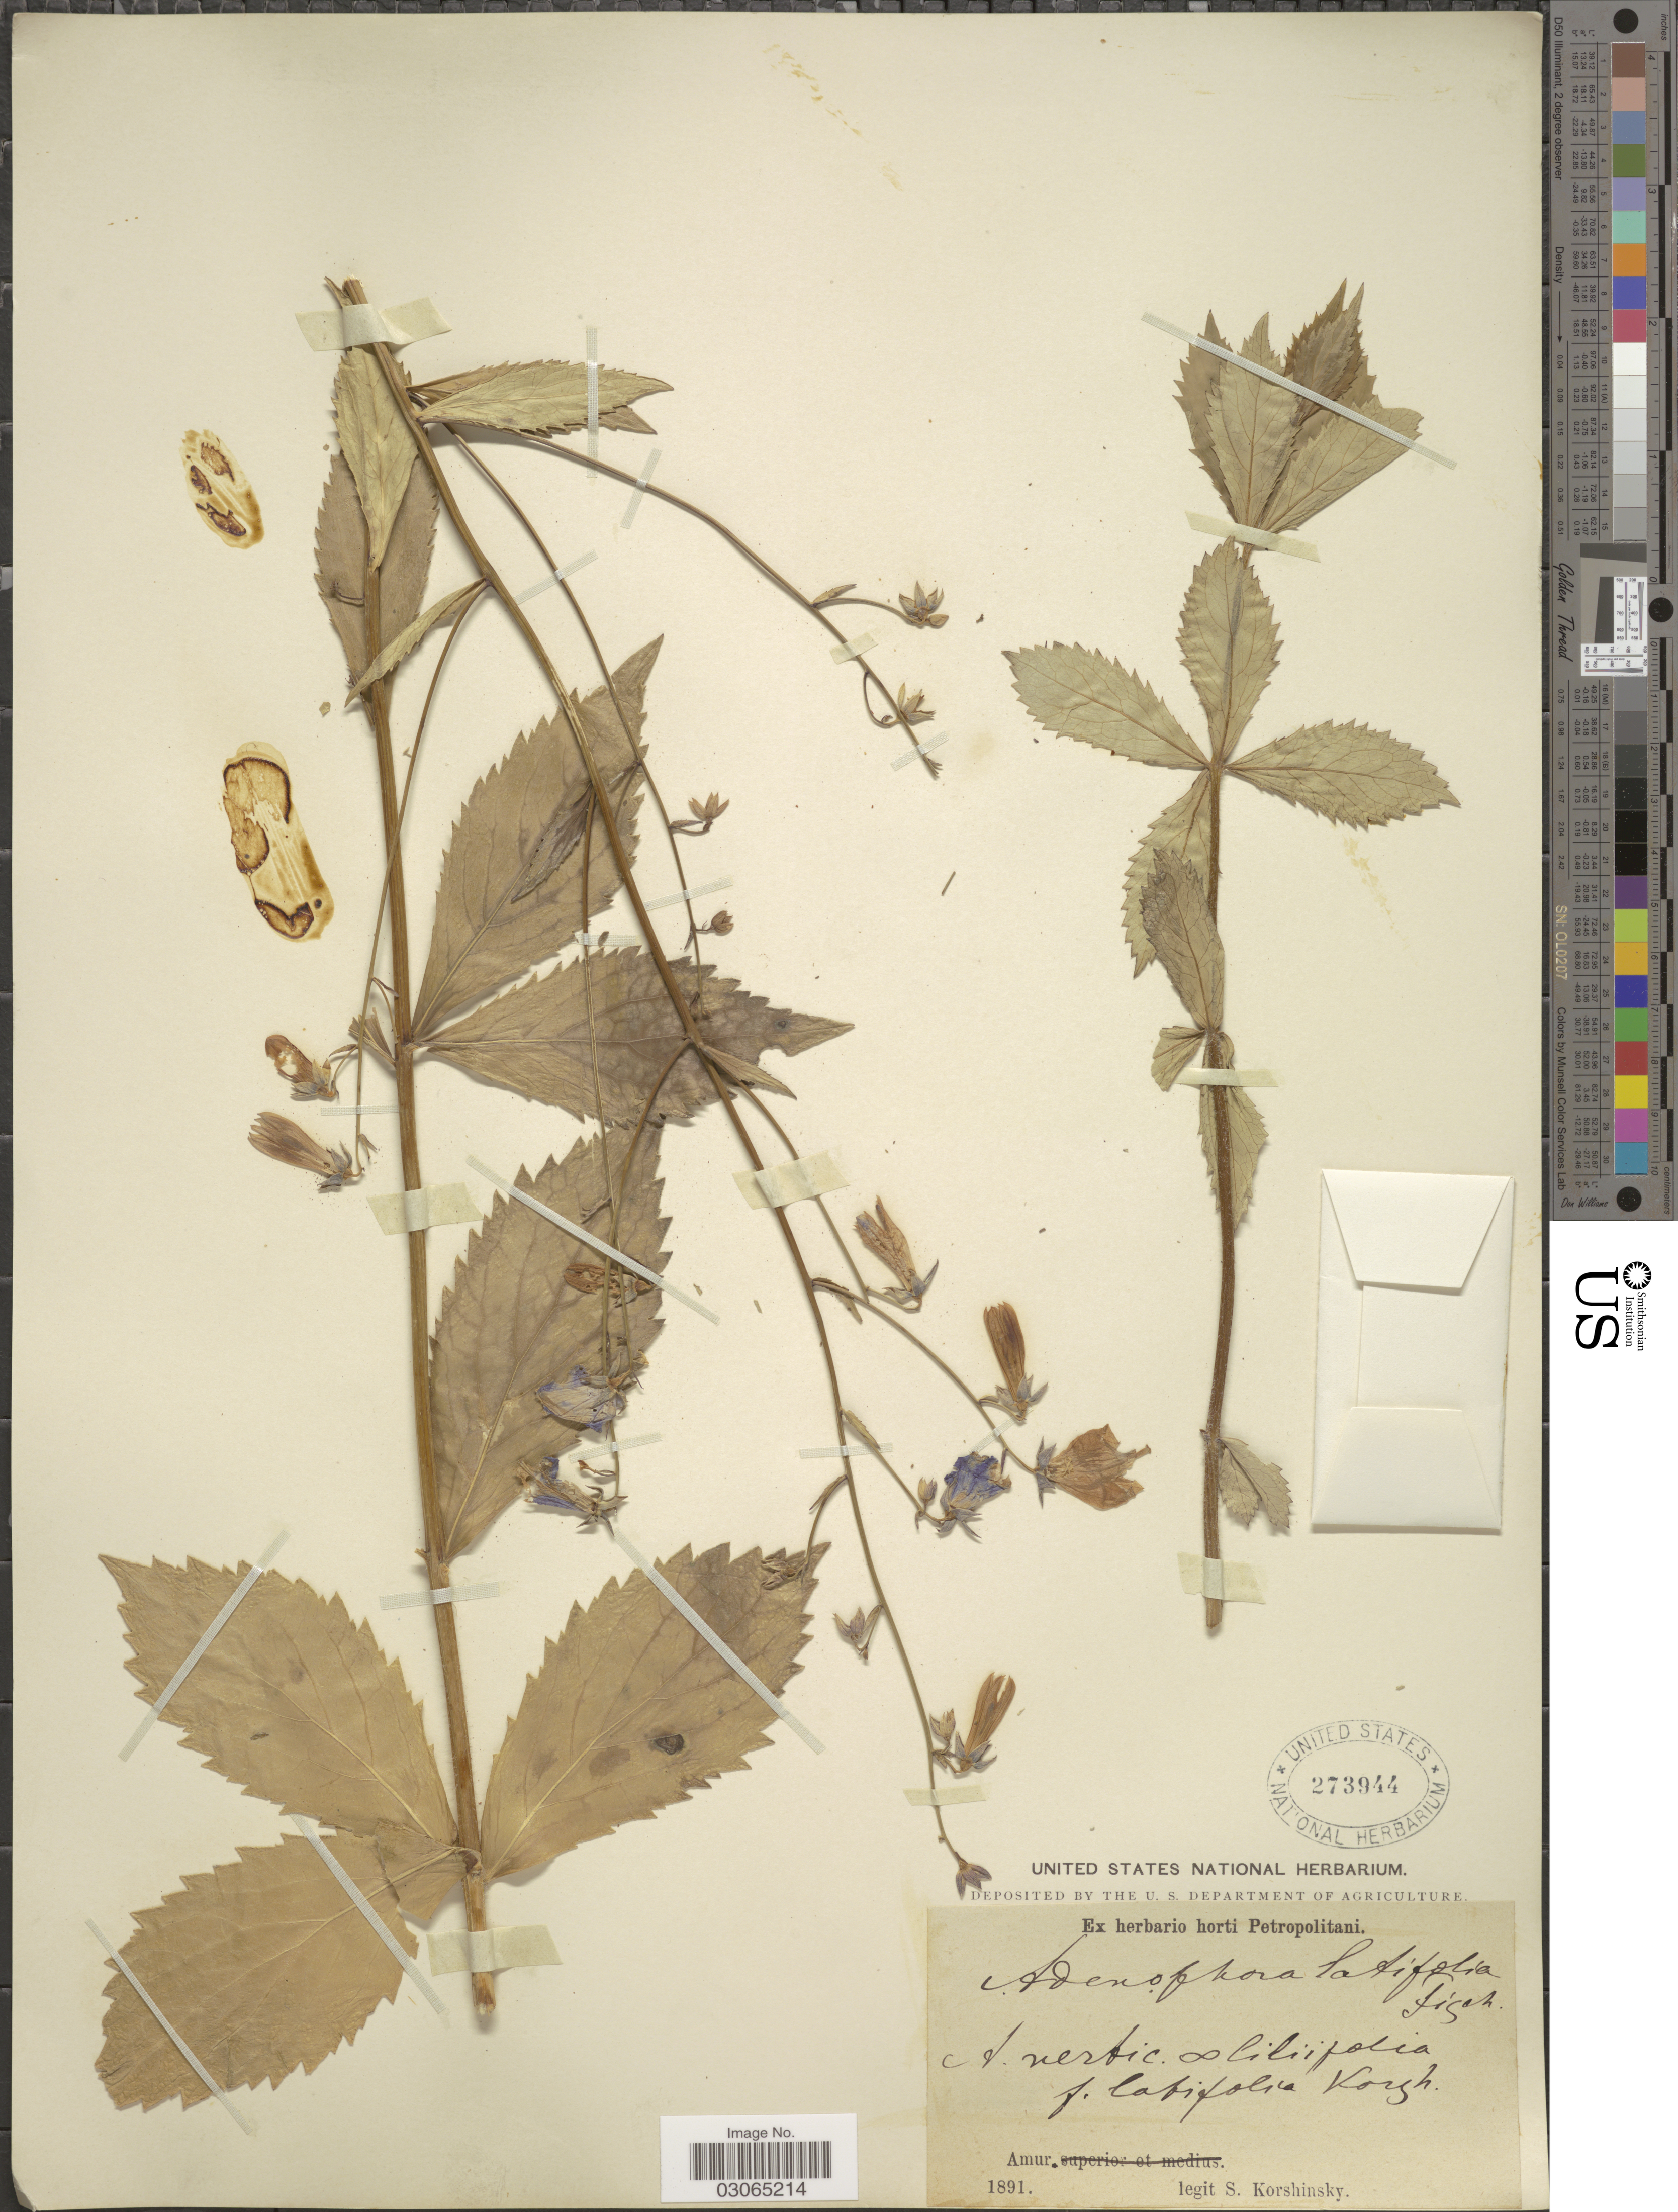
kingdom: Plantae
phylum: Tracheophyta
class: Magnoliopsida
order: Asterales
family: Campanulaceae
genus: Adenophora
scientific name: Adenophora latifolia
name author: Fisch.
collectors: S. I. Korshinsky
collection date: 1891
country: Russian Federation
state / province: Amur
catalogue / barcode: US 273944